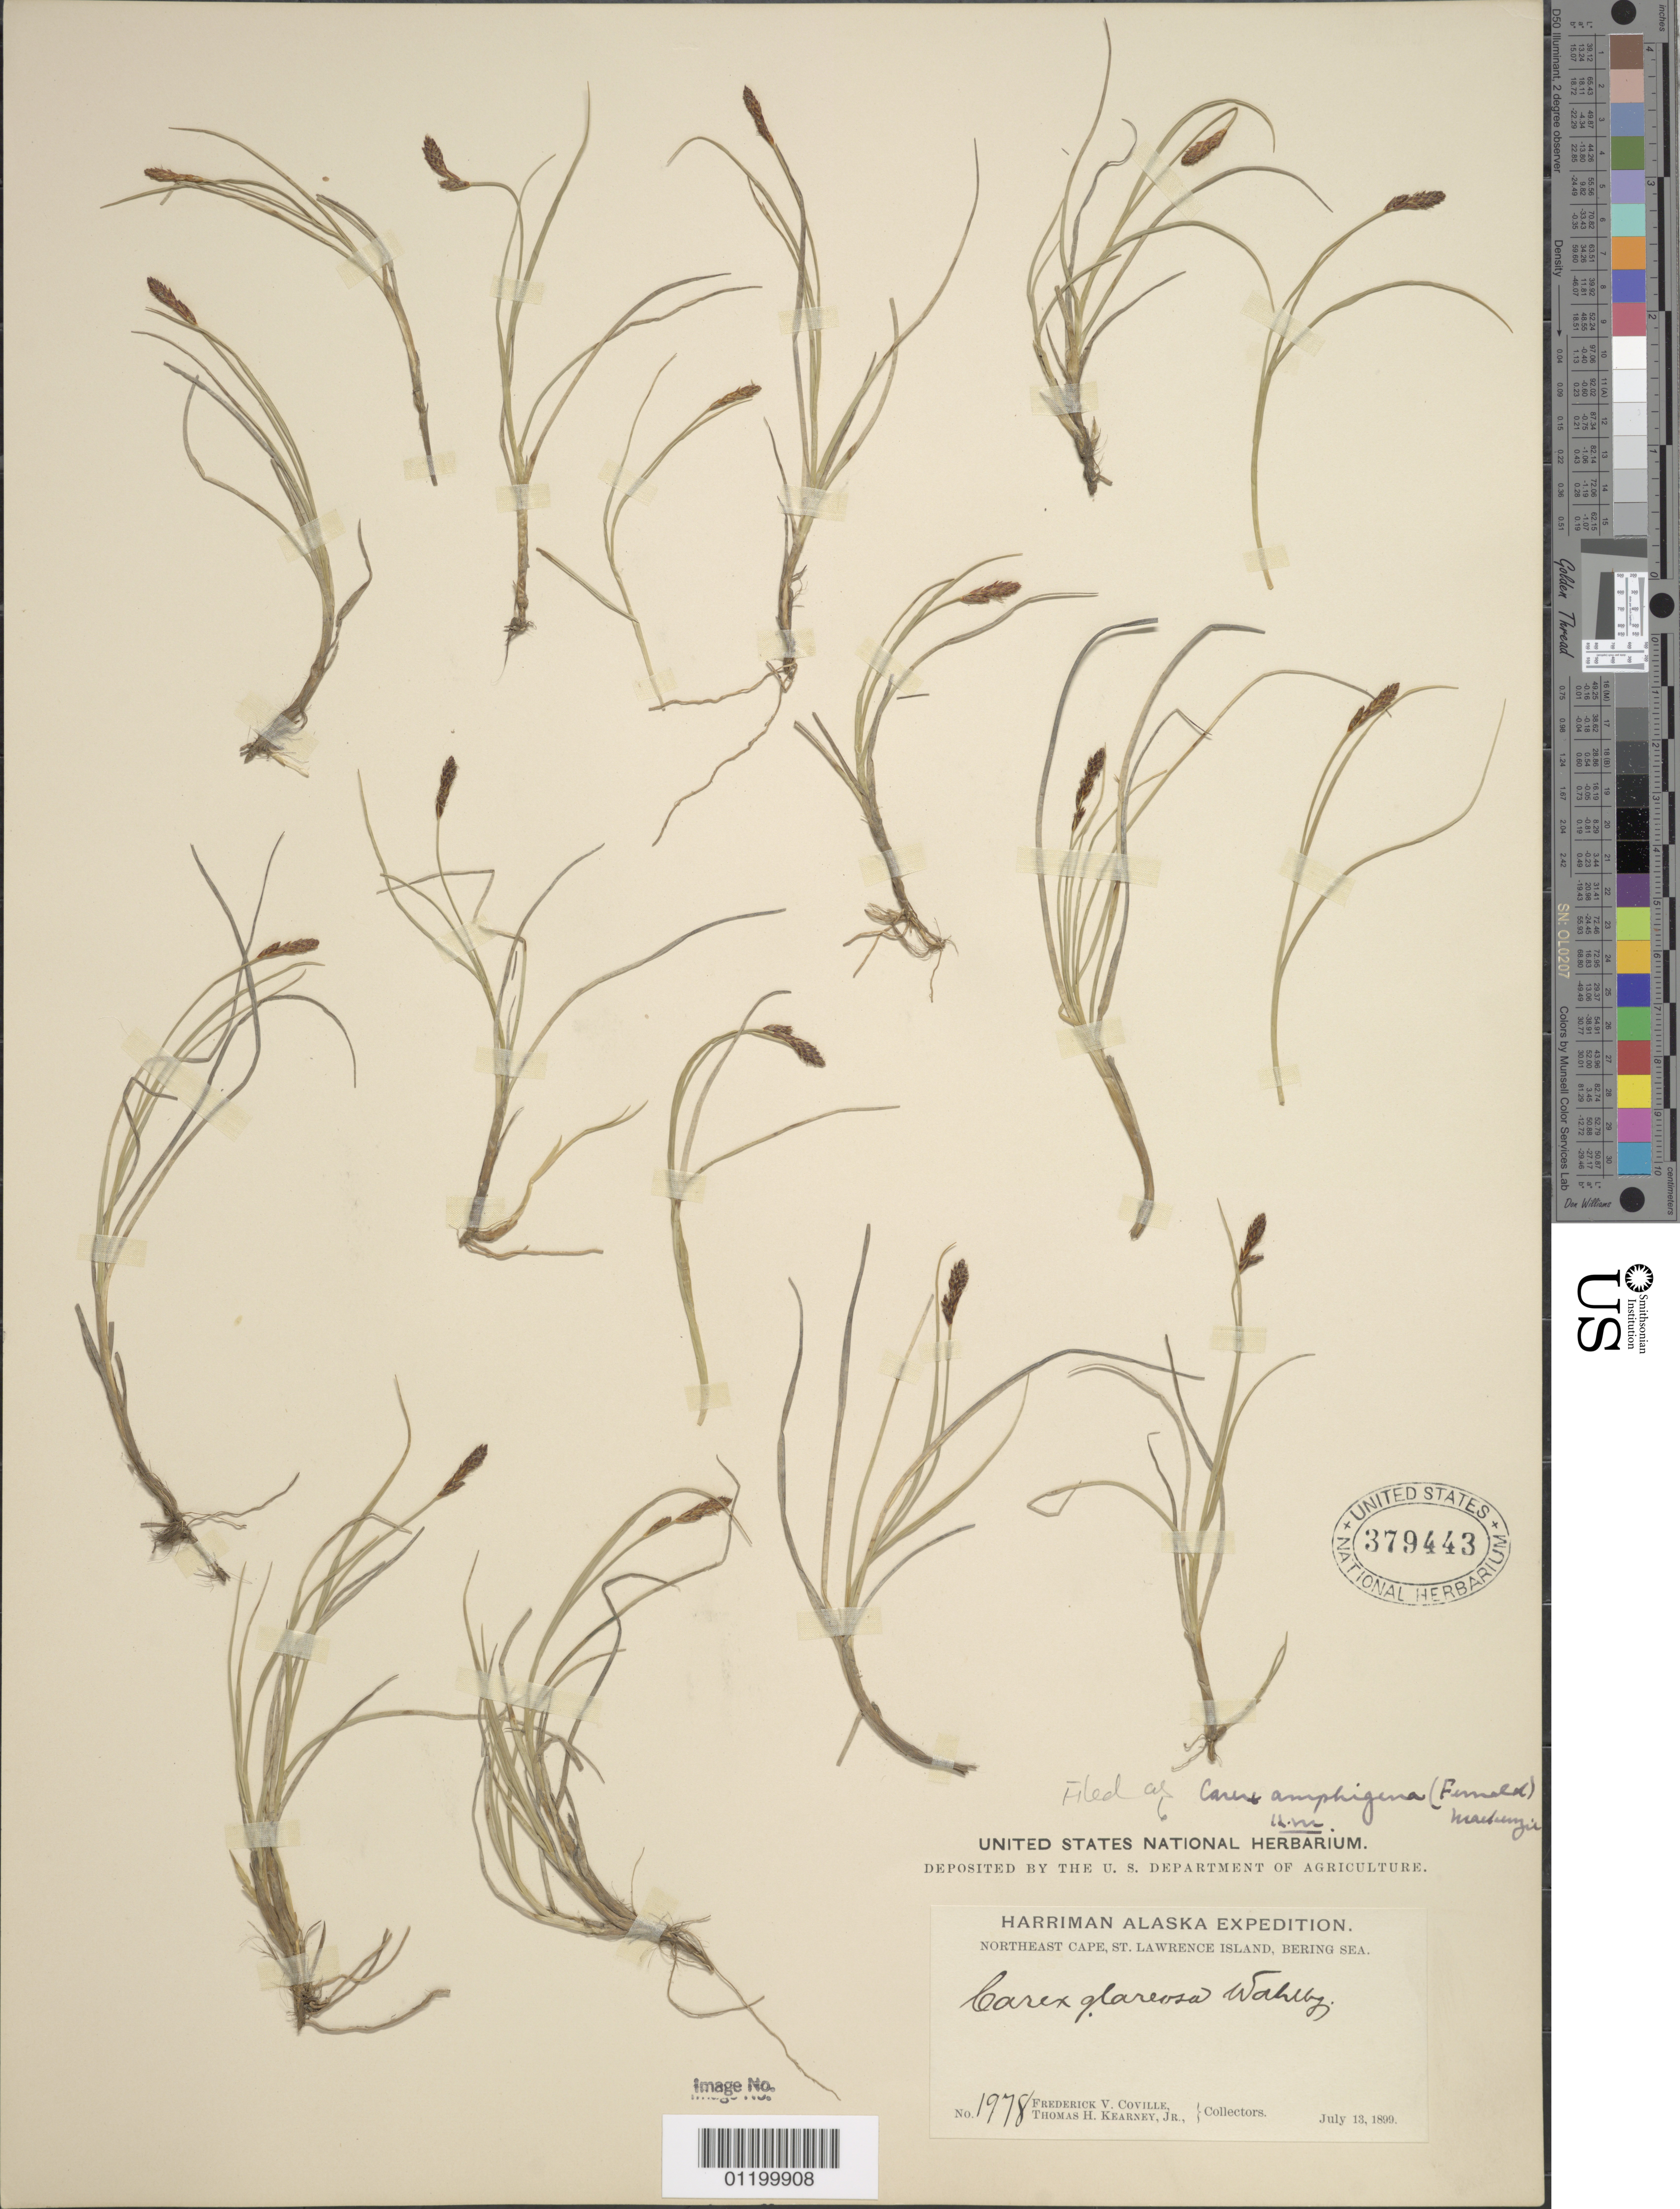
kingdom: Plantae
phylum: Tracheophyta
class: Liliopsida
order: Poales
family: Cyperaceae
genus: Carex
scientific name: Carex glareosa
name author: Schkuhr ex Wahlenb.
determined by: Strong, Mark T., (BOT), Smithsonian Institution - National Museum of Natural History (UNITED STATES)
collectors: F. V. Coville & T. H. Kearney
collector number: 1978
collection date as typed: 13 Jul 1899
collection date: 1899-07-13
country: United States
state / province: Alaska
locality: Northeast Cape, St. Lawrence Island, Bering Sea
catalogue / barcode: US 379443